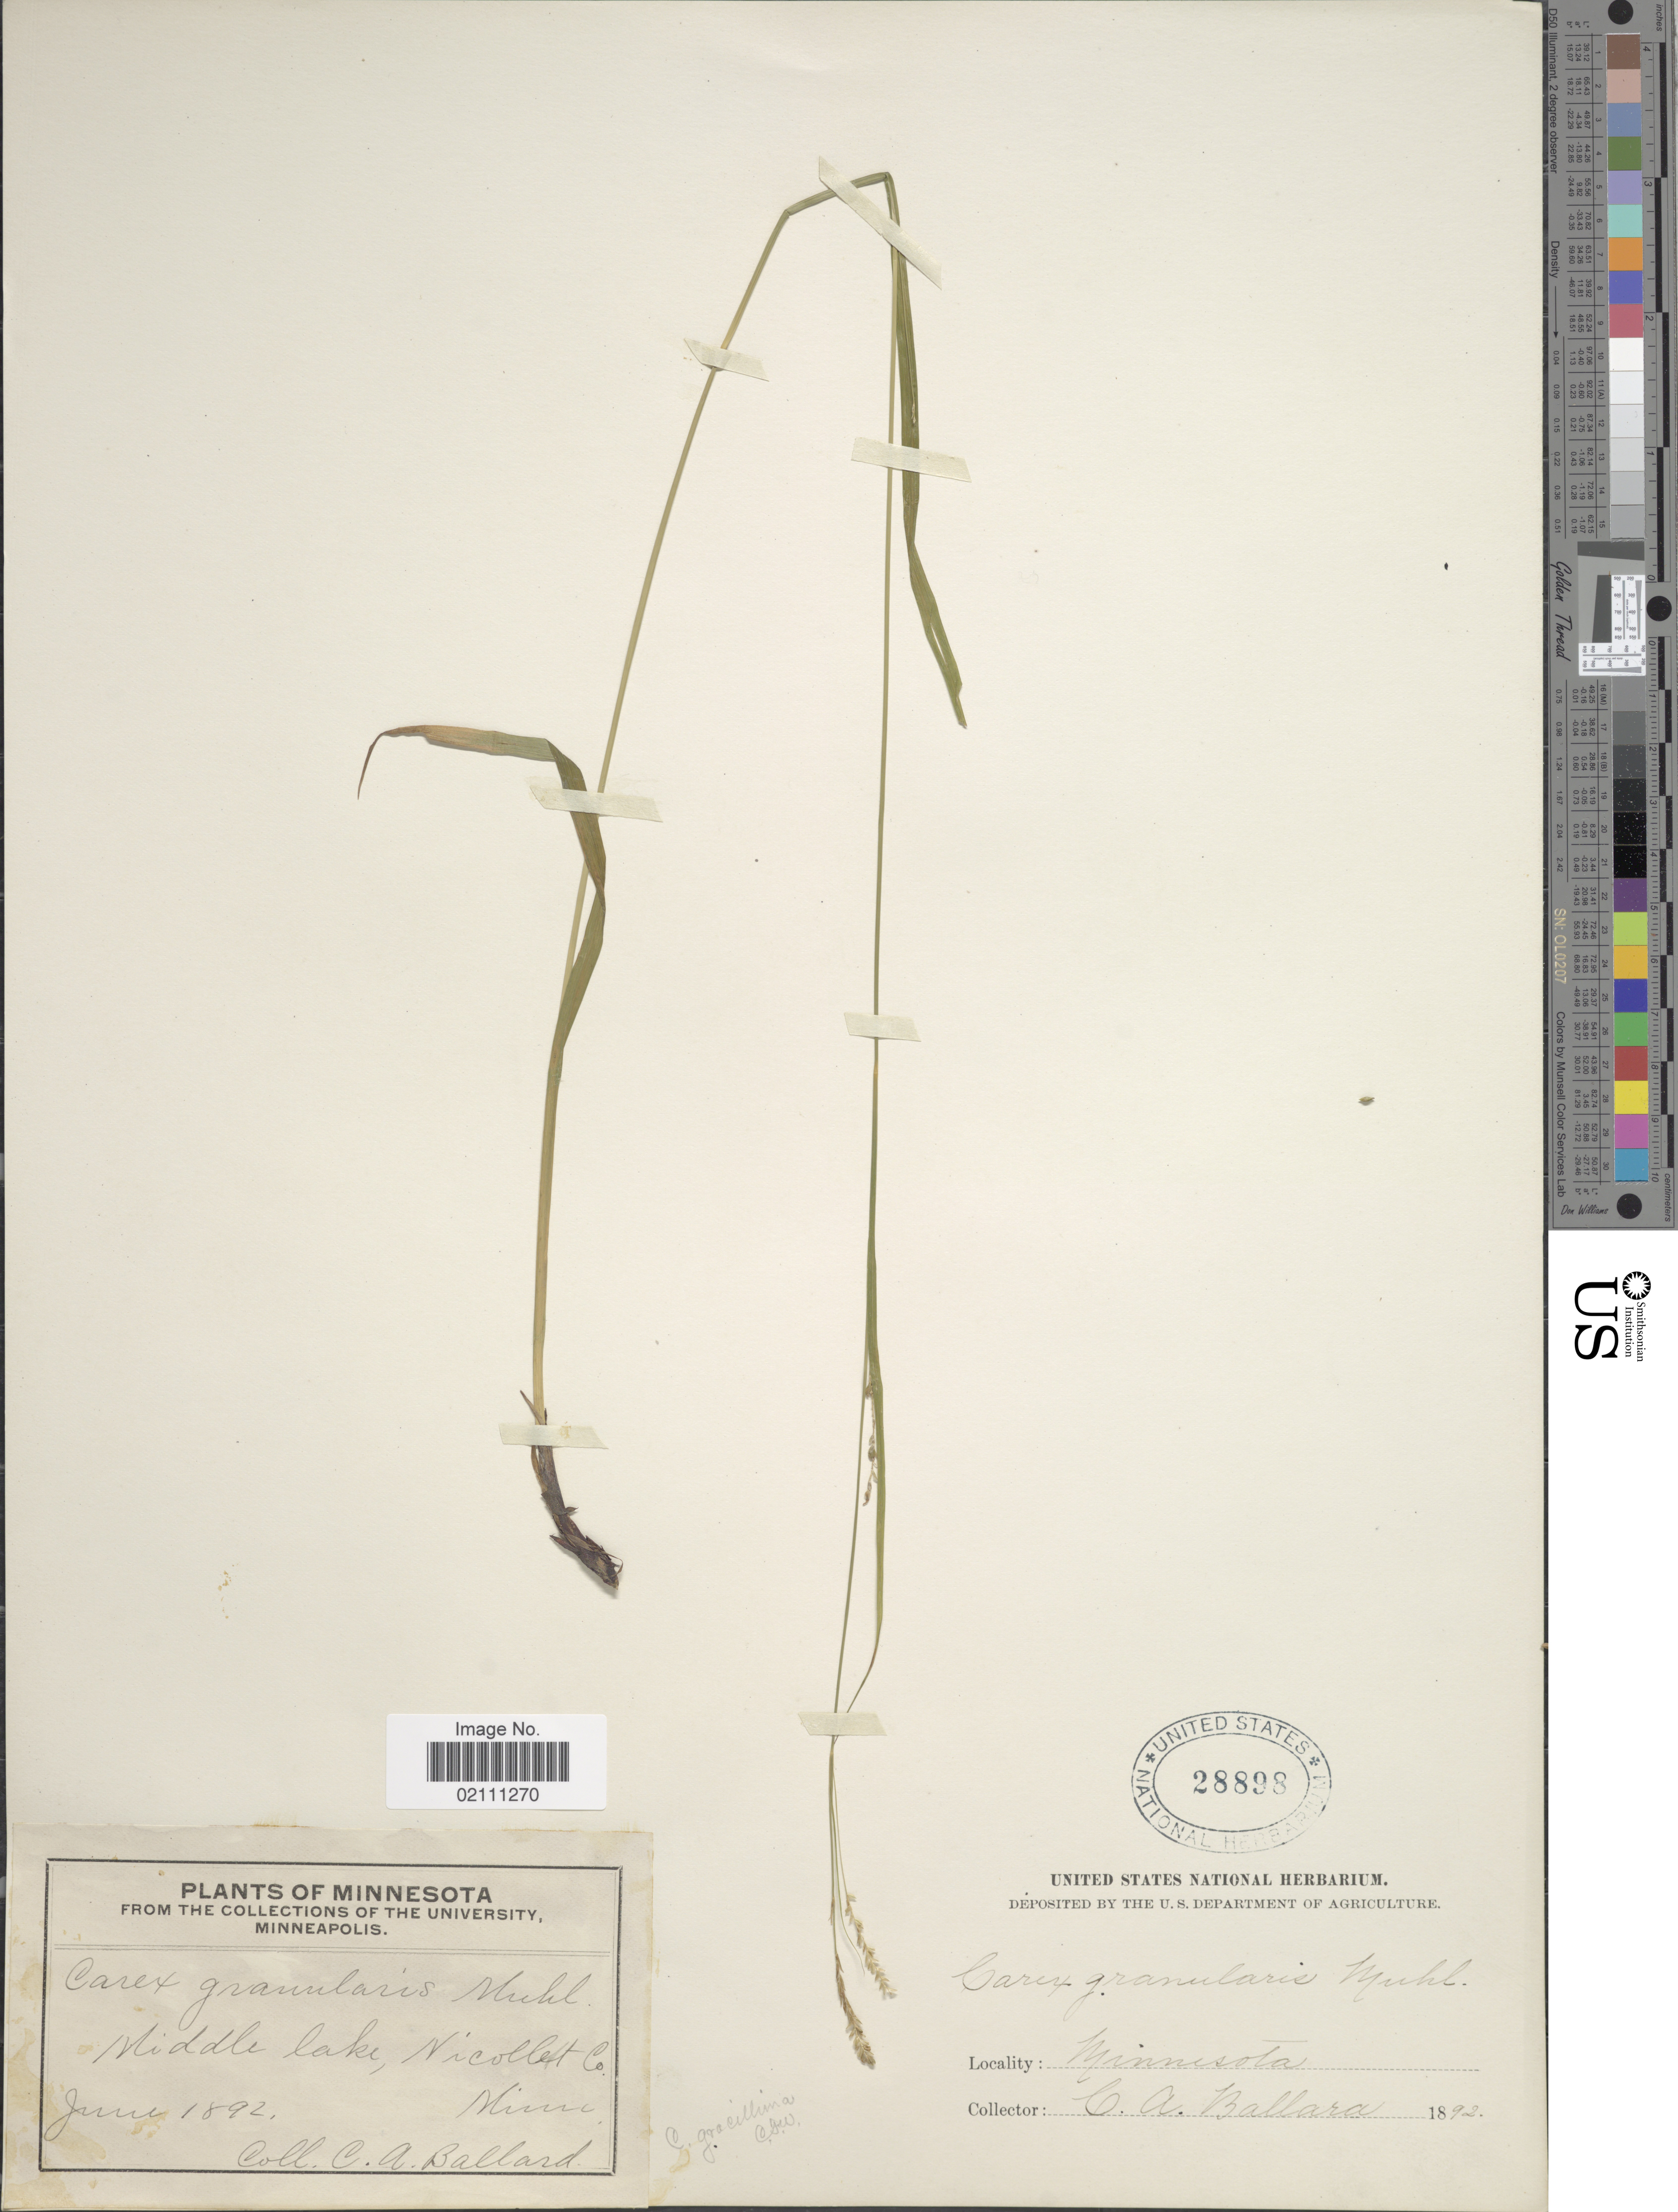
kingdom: Plantae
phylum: Tracheophyta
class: Liliopsida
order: Poales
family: Cyperaceae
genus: Carex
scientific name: Carex gracillima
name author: Schwein.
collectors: C. A. Ballard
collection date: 1892-06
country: United States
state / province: Minnesota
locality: Middle lake, Nicollet Co.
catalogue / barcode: US 28898